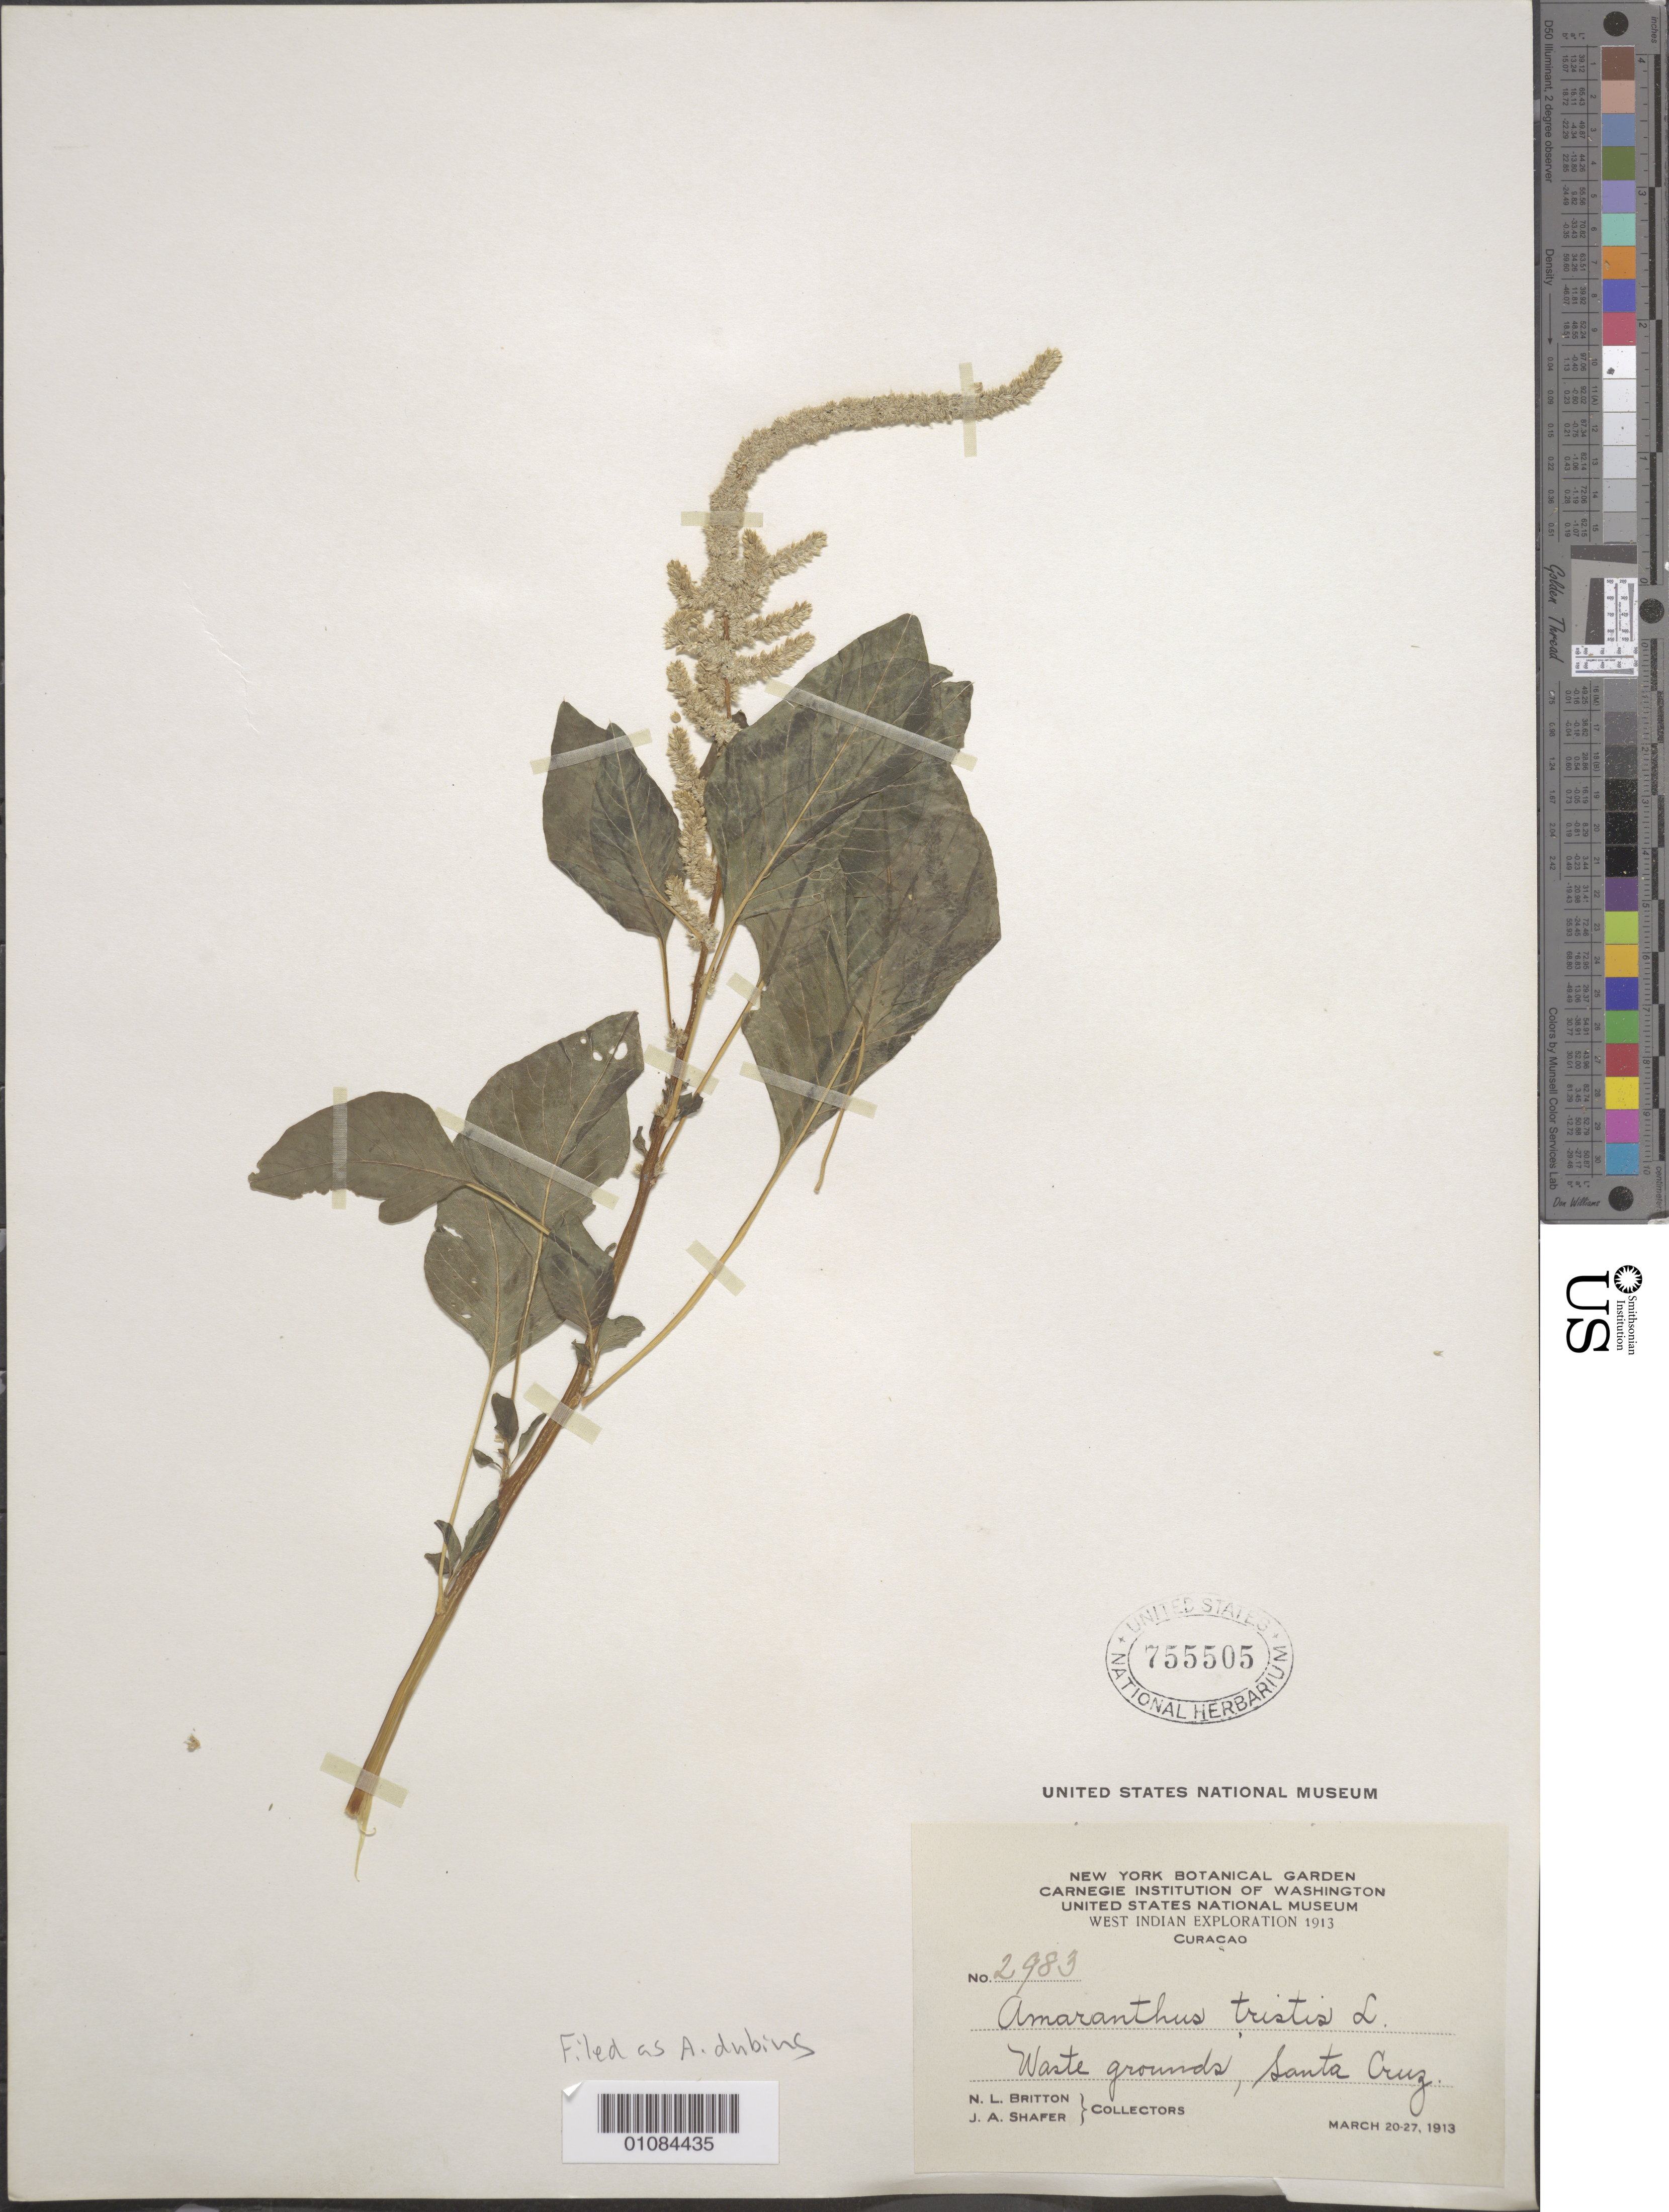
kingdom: Plantae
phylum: Tracheophyta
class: Magnoliopsida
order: Caryophyllales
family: Amaranthaceae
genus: Amaranthus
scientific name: Amaranthus dubius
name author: Mart. ex Thell.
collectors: N. Britton & J. A. Shafer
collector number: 2983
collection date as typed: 20 Mar 1913 to 27 Mar 1913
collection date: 1913-03-20/1913-03-27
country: Curaçao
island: Curaçao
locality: Santa Cruz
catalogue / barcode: US 755505